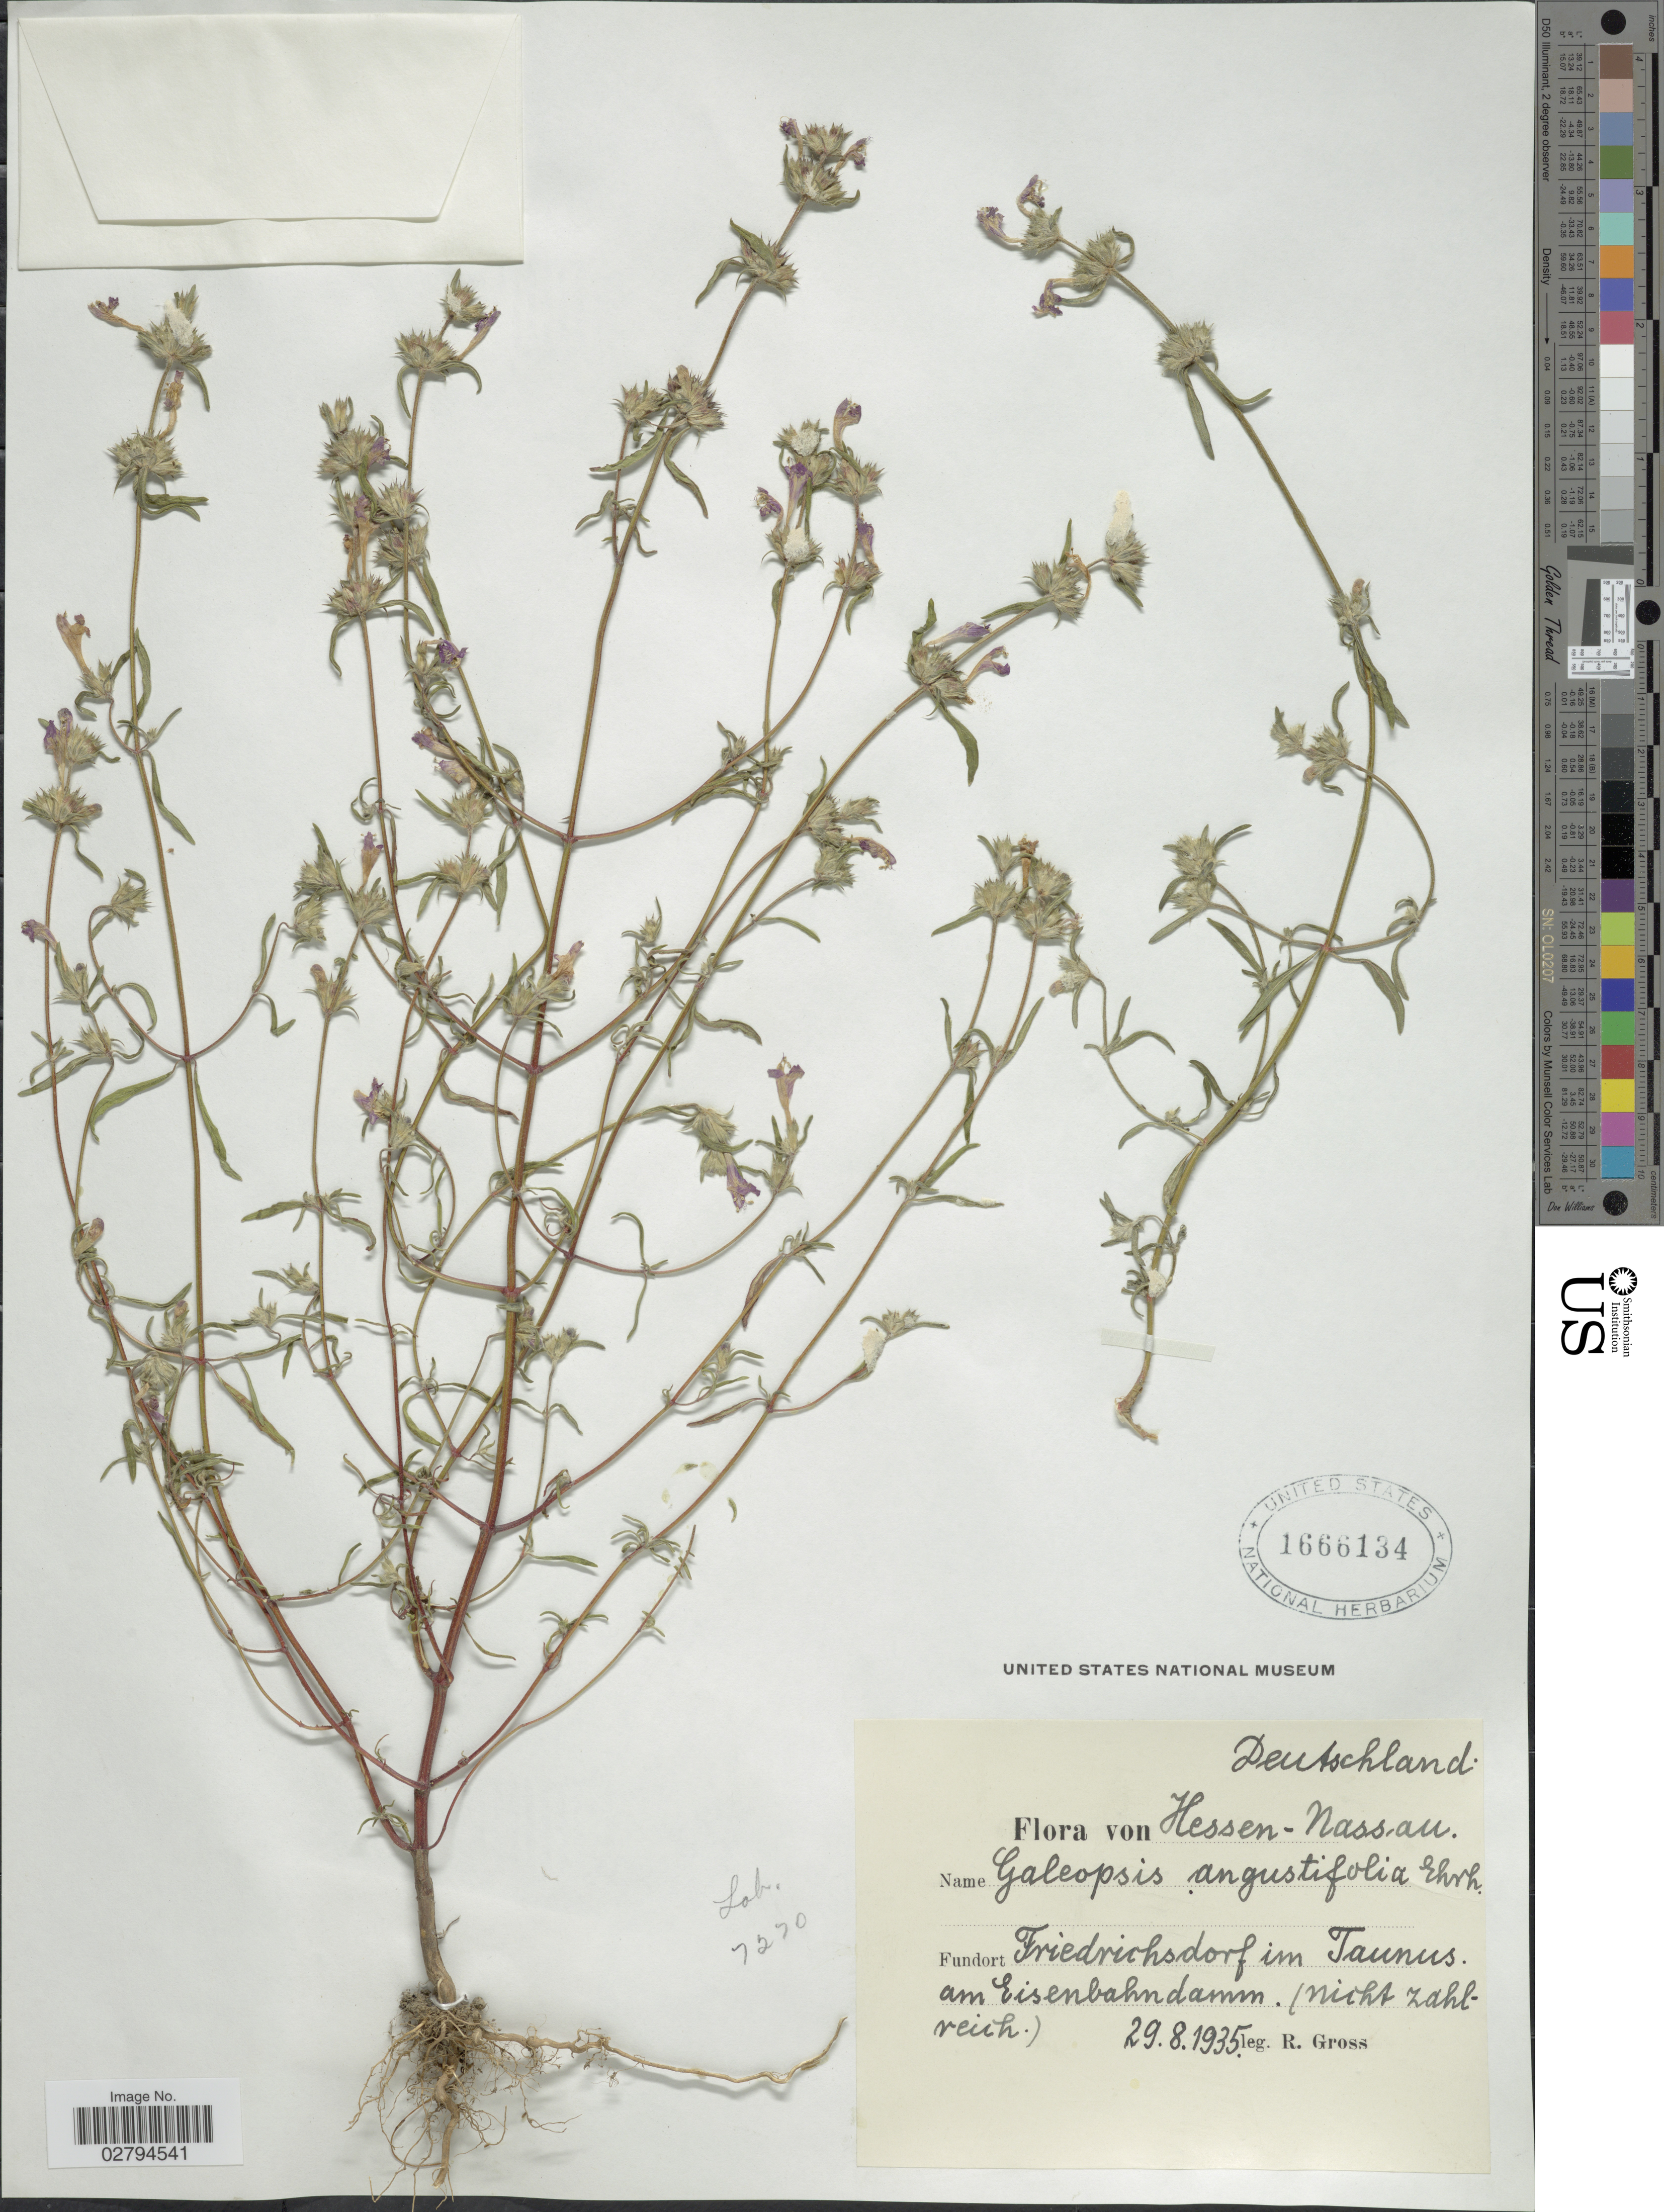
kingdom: Plantae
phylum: Tracheophyta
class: Magnoliopsida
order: Lamiales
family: Lamiaceae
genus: Galeopsis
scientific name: Galeopsis angustifolia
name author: Ehrh. ex Hoffm.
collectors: R. Gross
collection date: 1935-08-29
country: Germany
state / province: Hesse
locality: Deutschland. Hessen-Nassau. Friedrichsdorf im Taunus am Eisenbahndamm.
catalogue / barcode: US 1666134